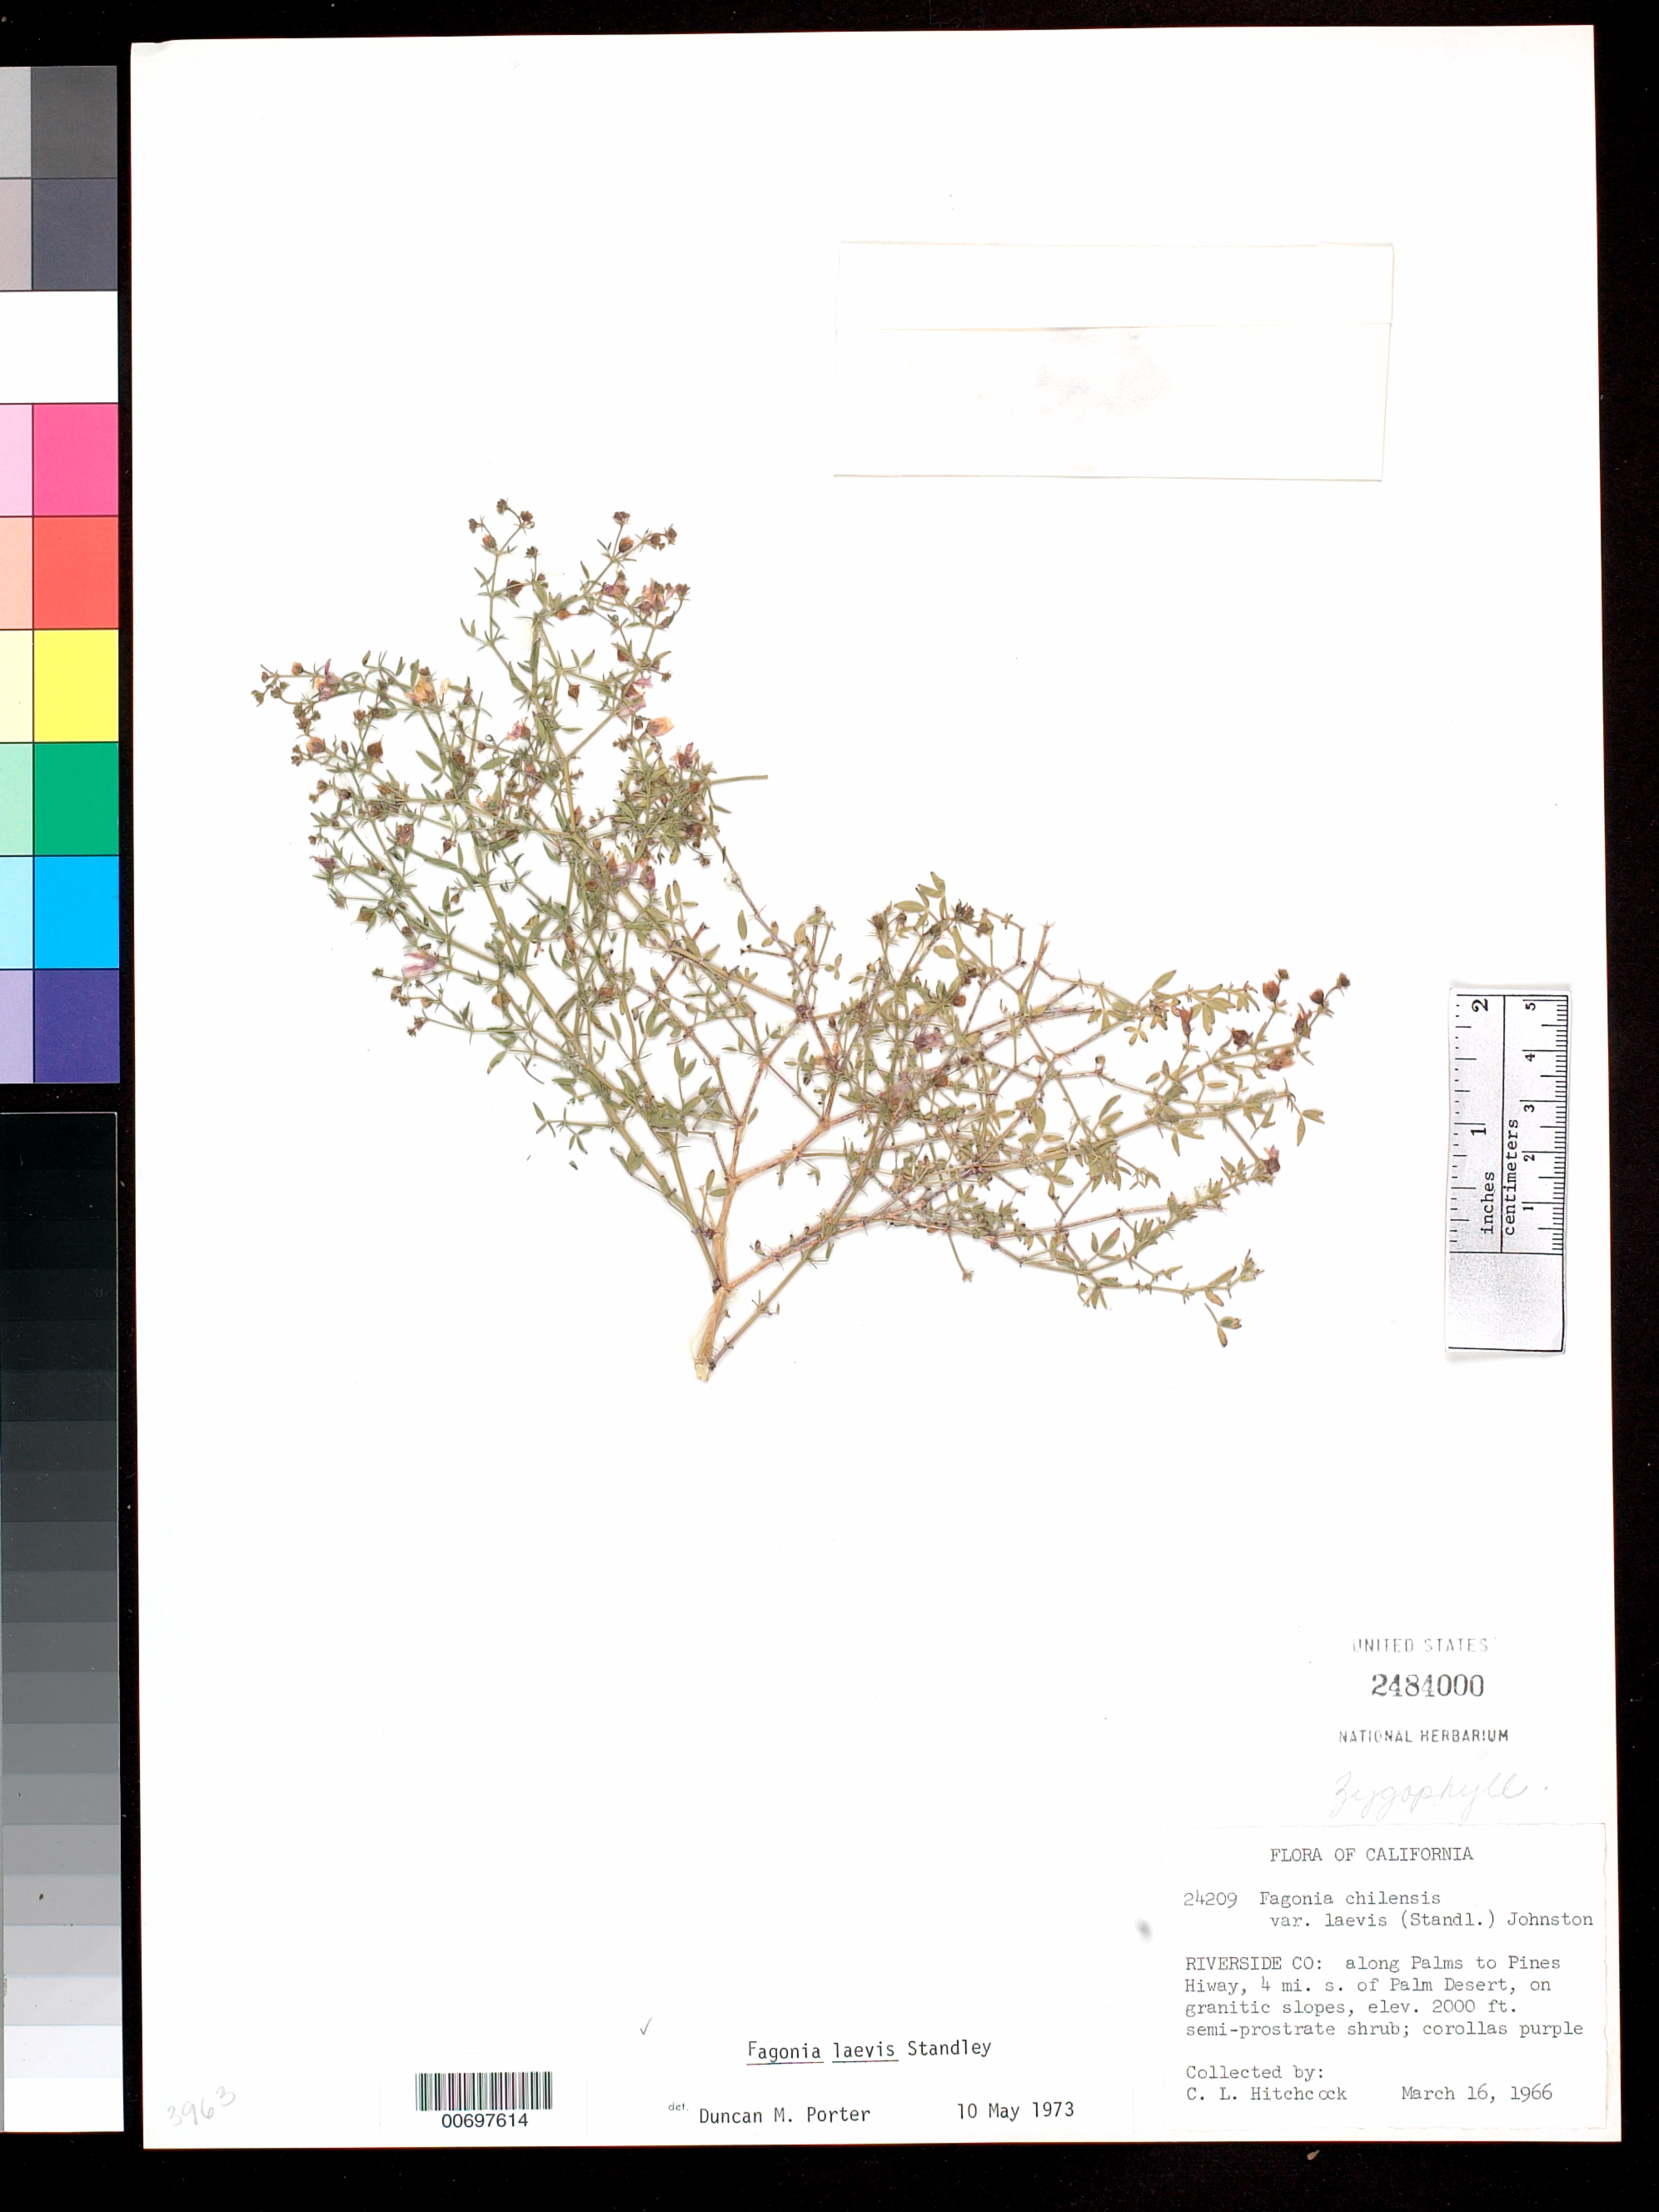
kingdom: Plantae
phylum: Tracheophyta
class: Magnoliopsida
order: Zygophyllales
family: Zygophyllaceae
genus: Fagonia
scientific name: Fagonia laevis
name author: Standl.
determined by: Porter, D. M.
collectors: C. L. Hitchcock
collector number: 24209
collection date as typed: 16 Mar 1966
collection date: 1966-03-16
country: United States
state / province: California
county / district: Riverside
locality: Along Palms to Pines Hiway, 4 mi. s. of Palm Desert.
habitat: Granitic slopes.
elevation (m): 610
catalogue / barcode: US 2484000